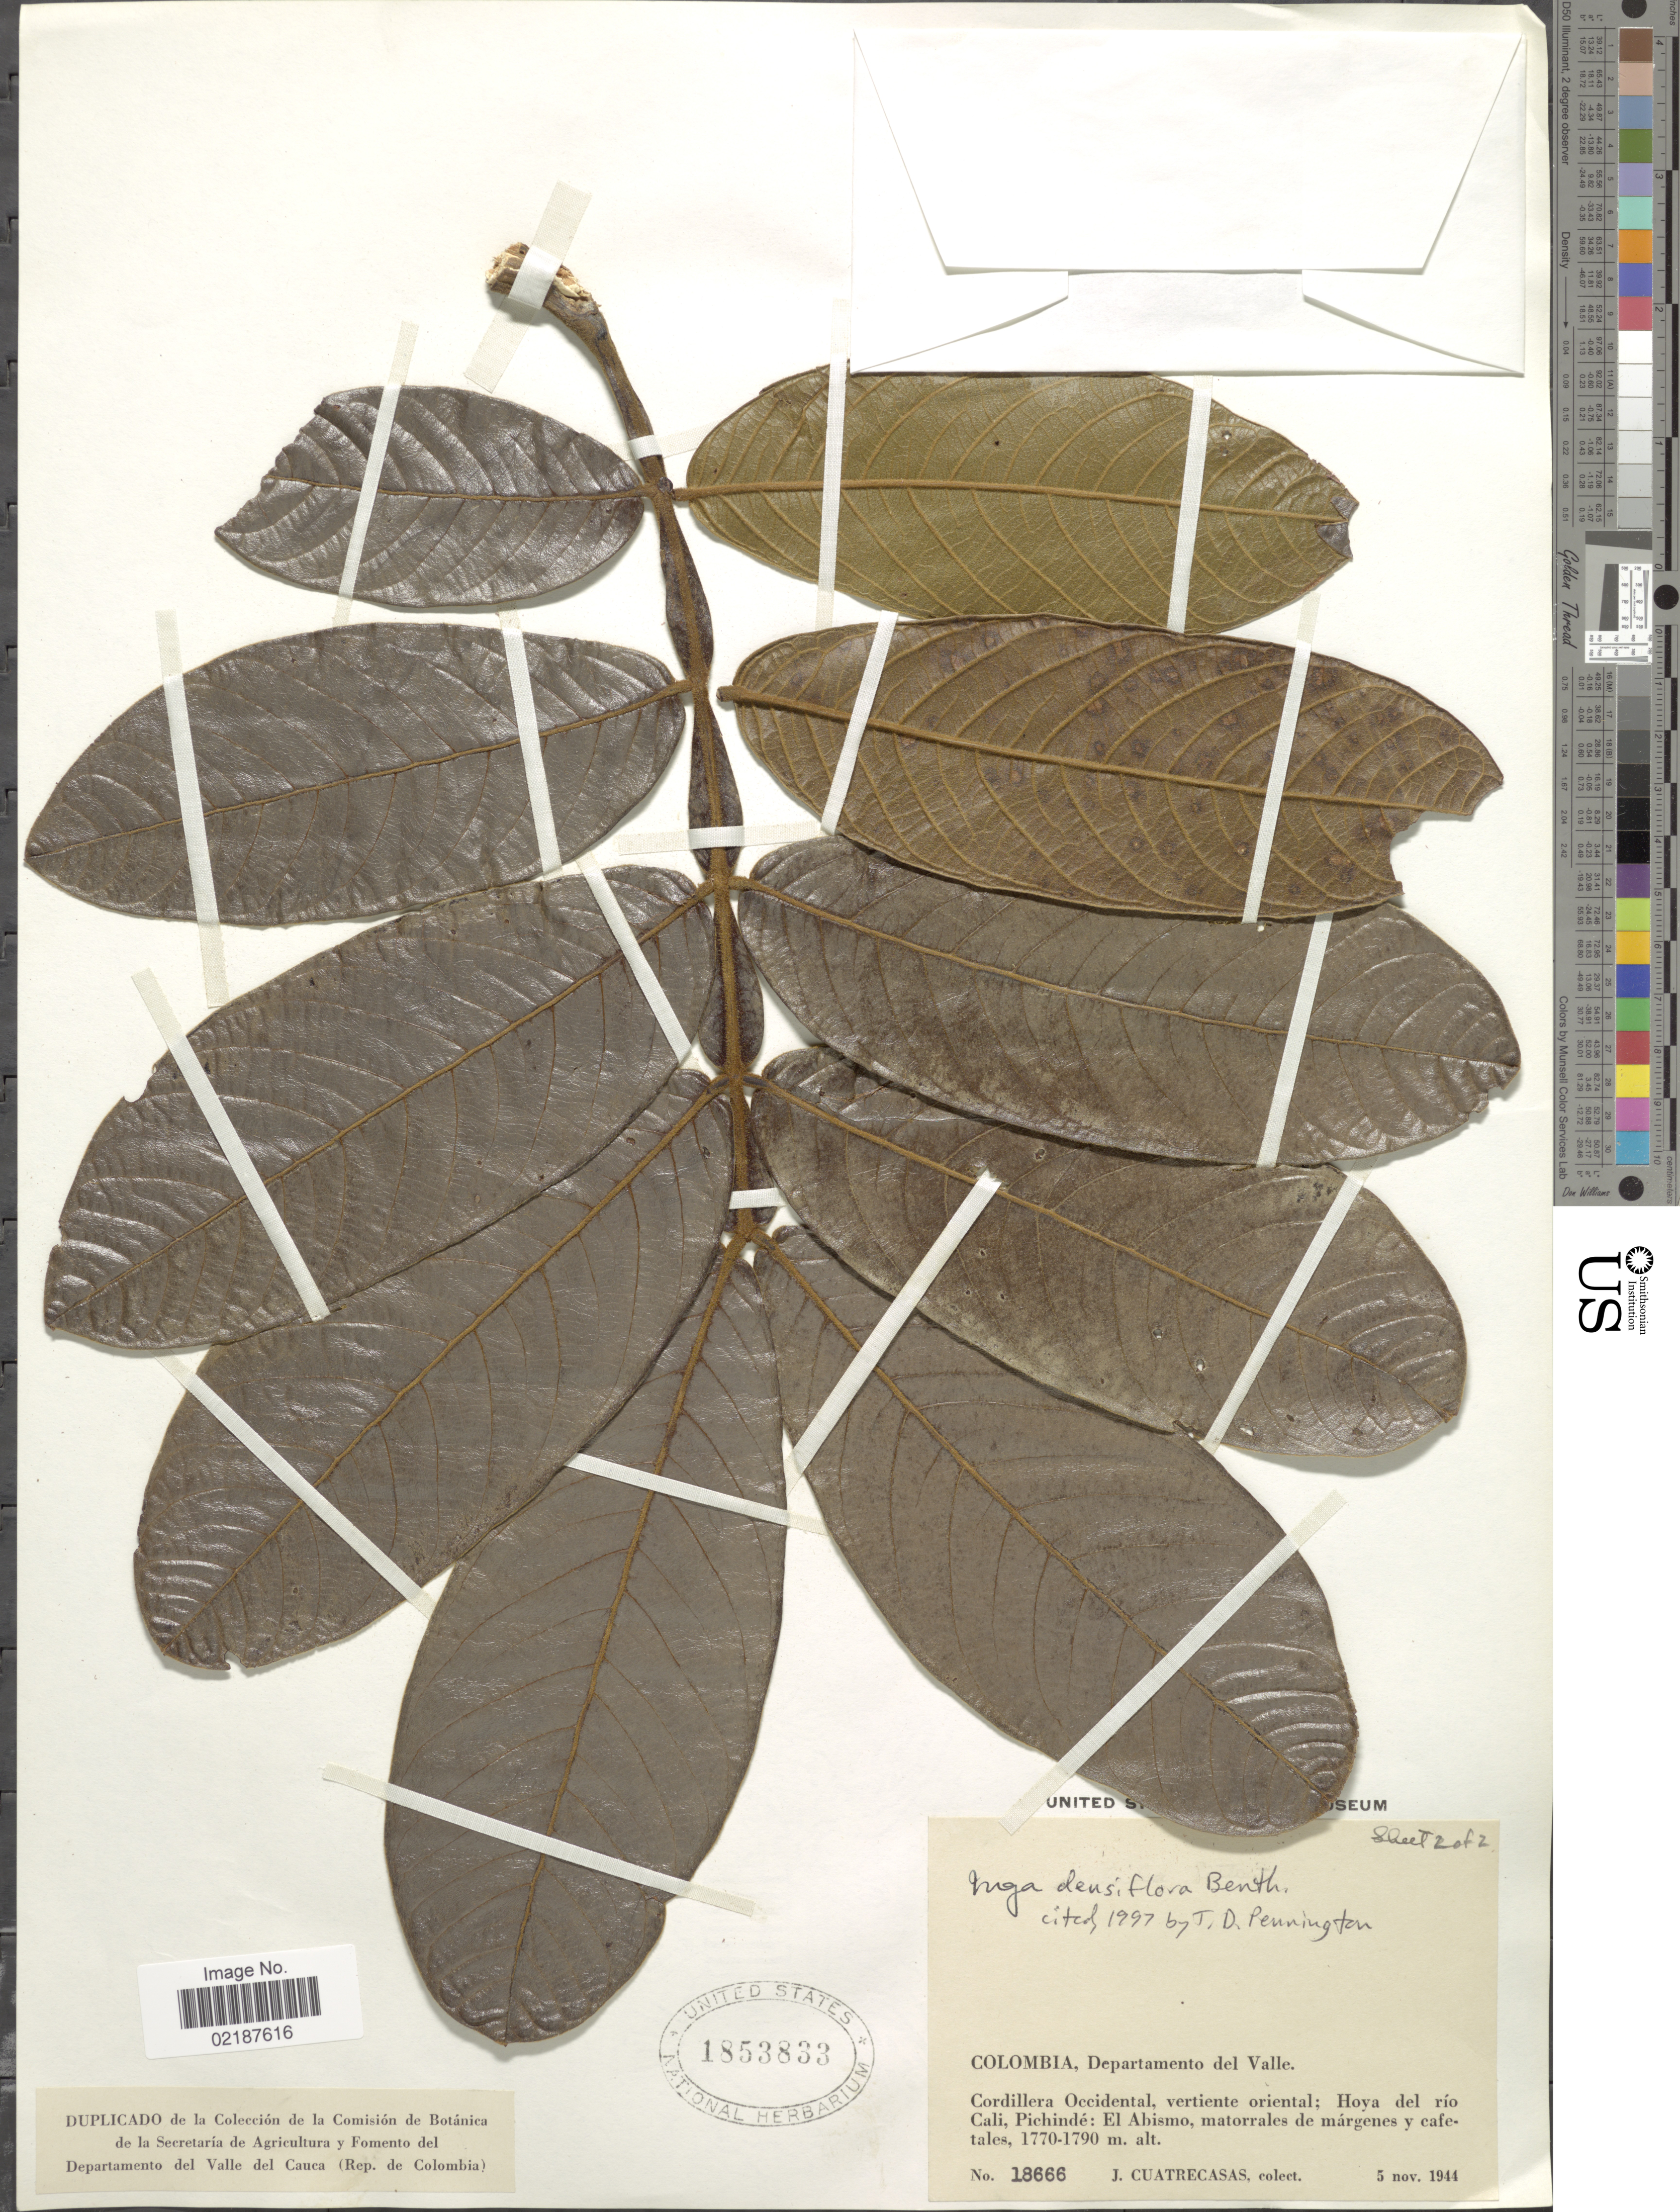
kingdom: Plantae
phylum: Tracheophyta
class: Magnoliopsida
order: Fabales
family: Fabaceae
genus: Inga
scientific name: Inga densiflora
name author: Benth.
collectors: J. Cuatrecasas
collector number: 18666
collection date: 1944-11-05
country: Colombia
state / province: Valle del Cauca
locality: Departamento del Valle. Cordillera Occidental, vertiente oriental; Hoya del rio Cali, Pichinde: El Abismo, matorrales de margenes y cafetales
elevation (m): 1770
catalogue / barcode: US 1853833